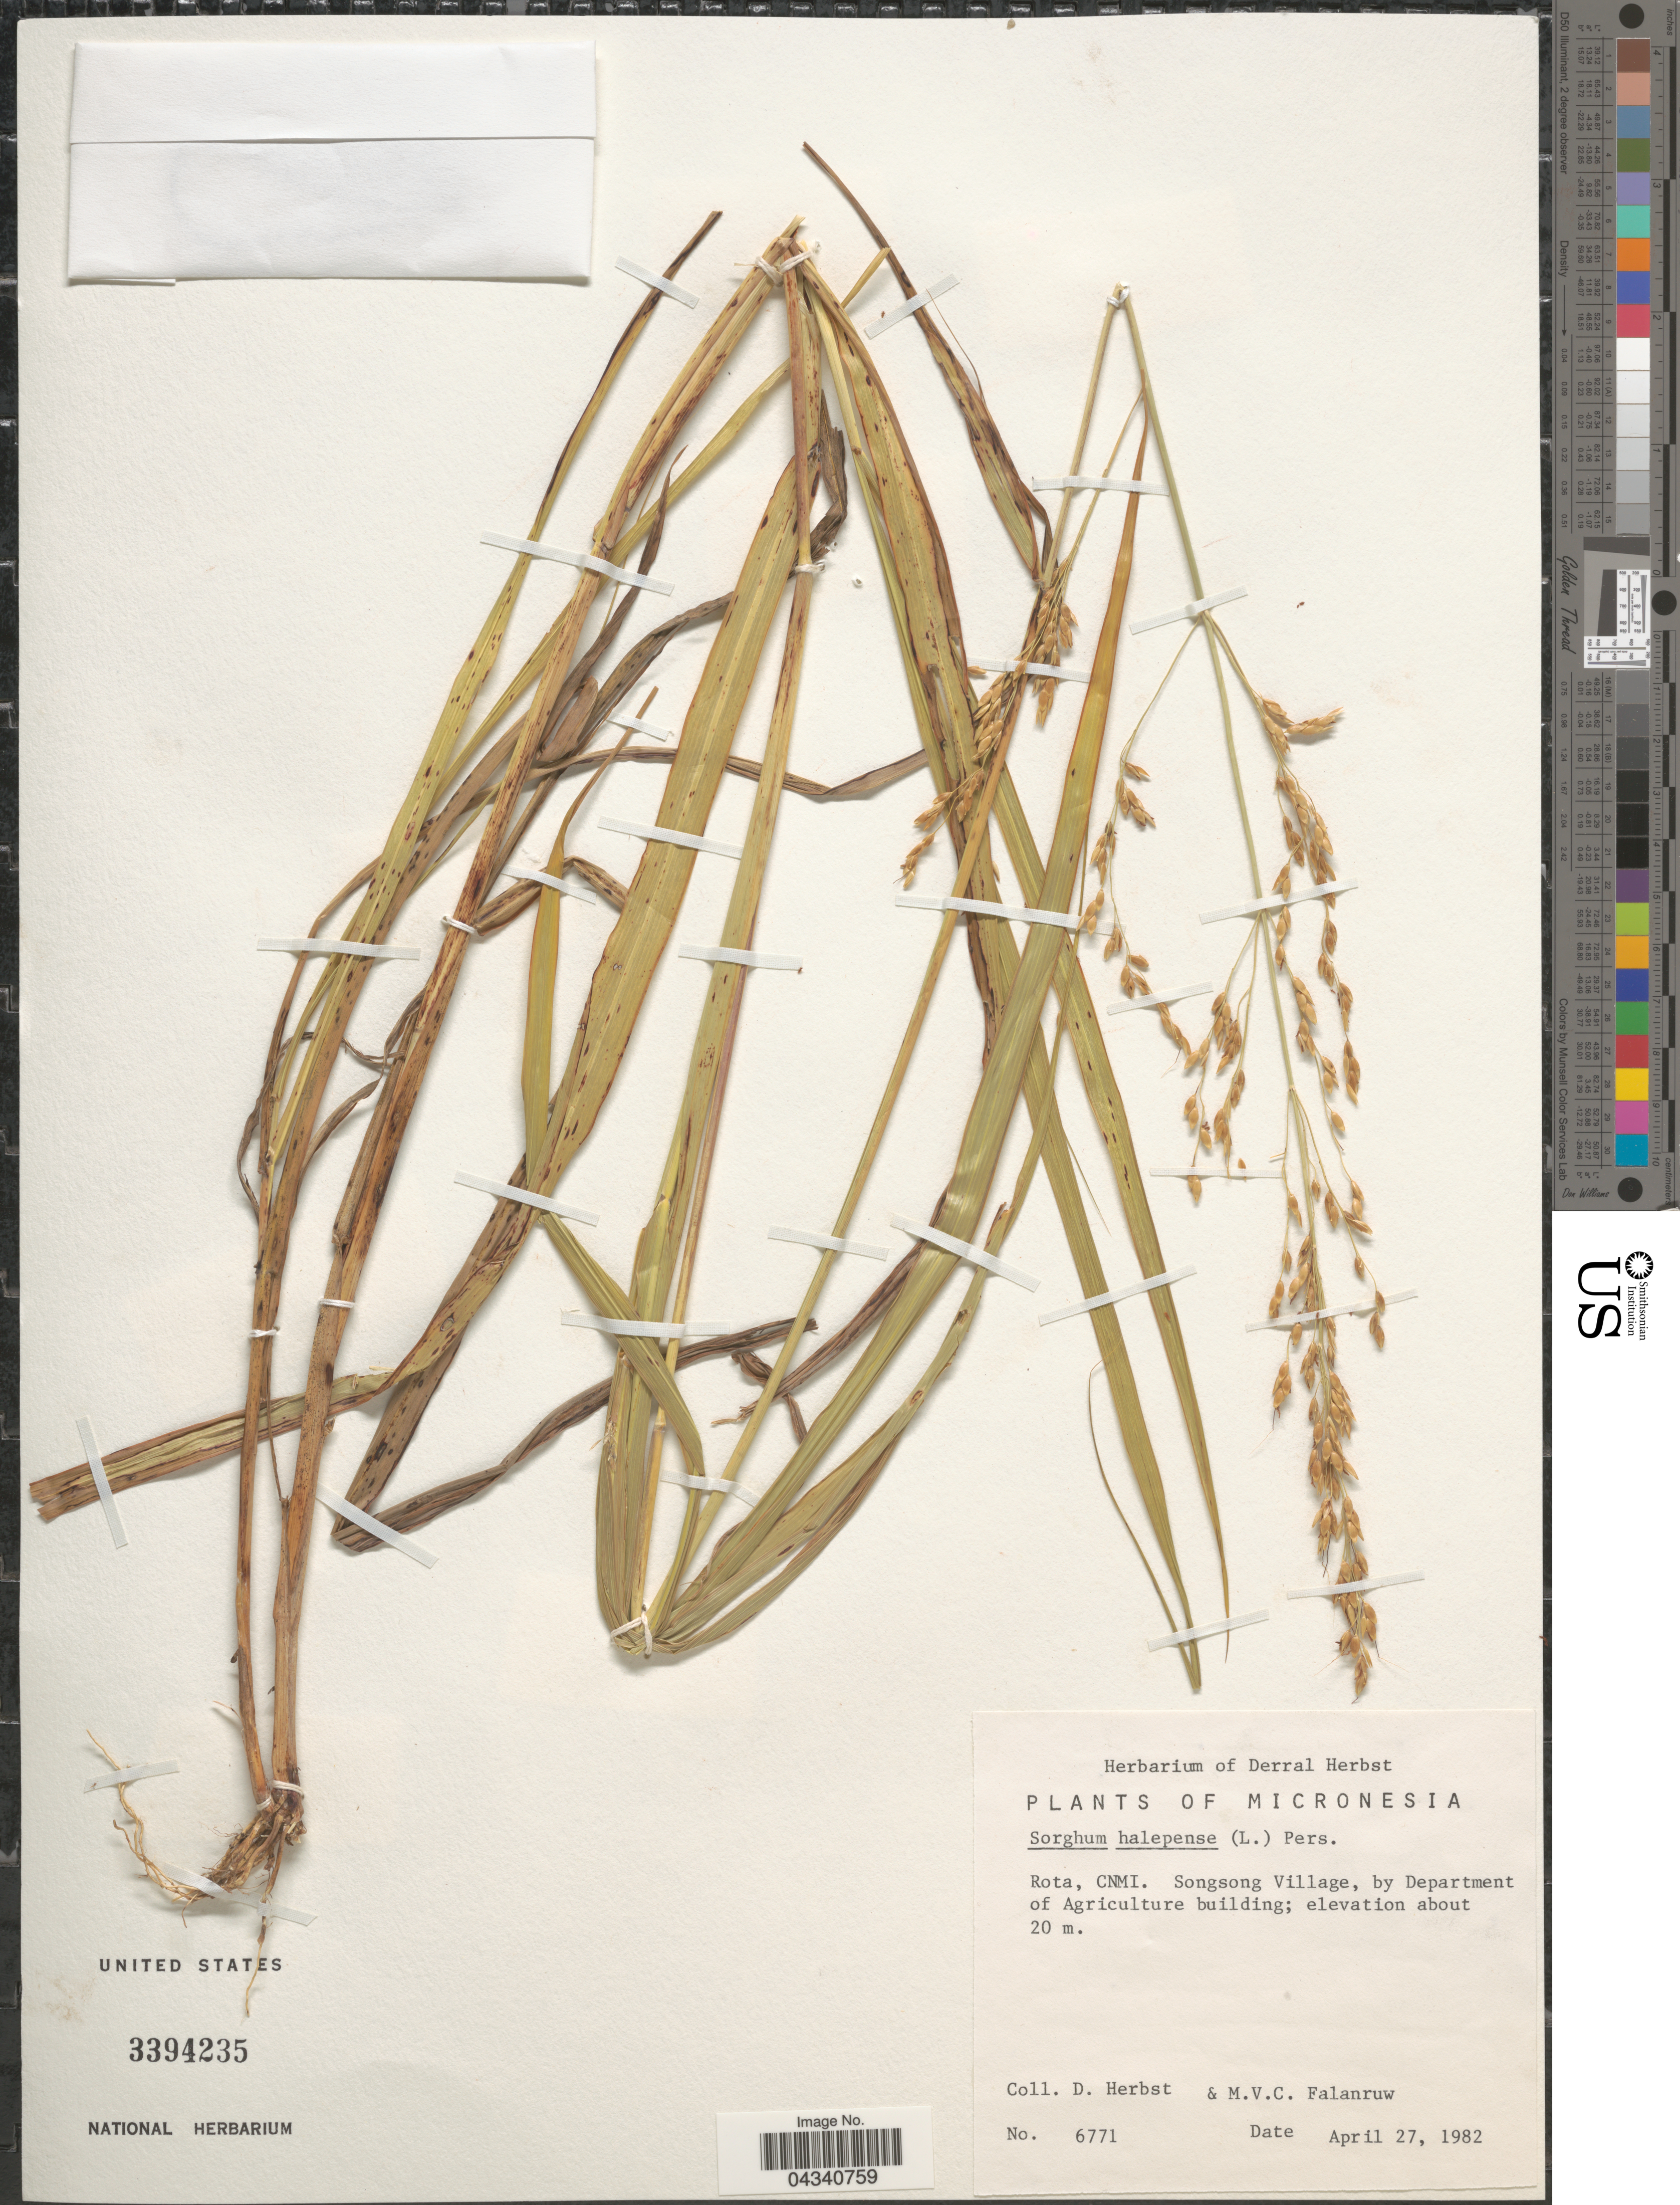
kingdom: Plantae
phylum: Tracheophyta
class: Liliopsida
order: Poales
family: Poaceae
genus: Sorghum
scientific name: Sorghum halepense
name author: (L.) Pers.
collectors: D. Herbst & M. V. Falanruw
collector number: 6771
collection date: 1982-04-27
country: Micronesia, Federated States of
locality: Rota, CNMI. Songsong Village, by Department of Agriculture building.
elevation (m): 20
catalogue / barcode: US 3394235